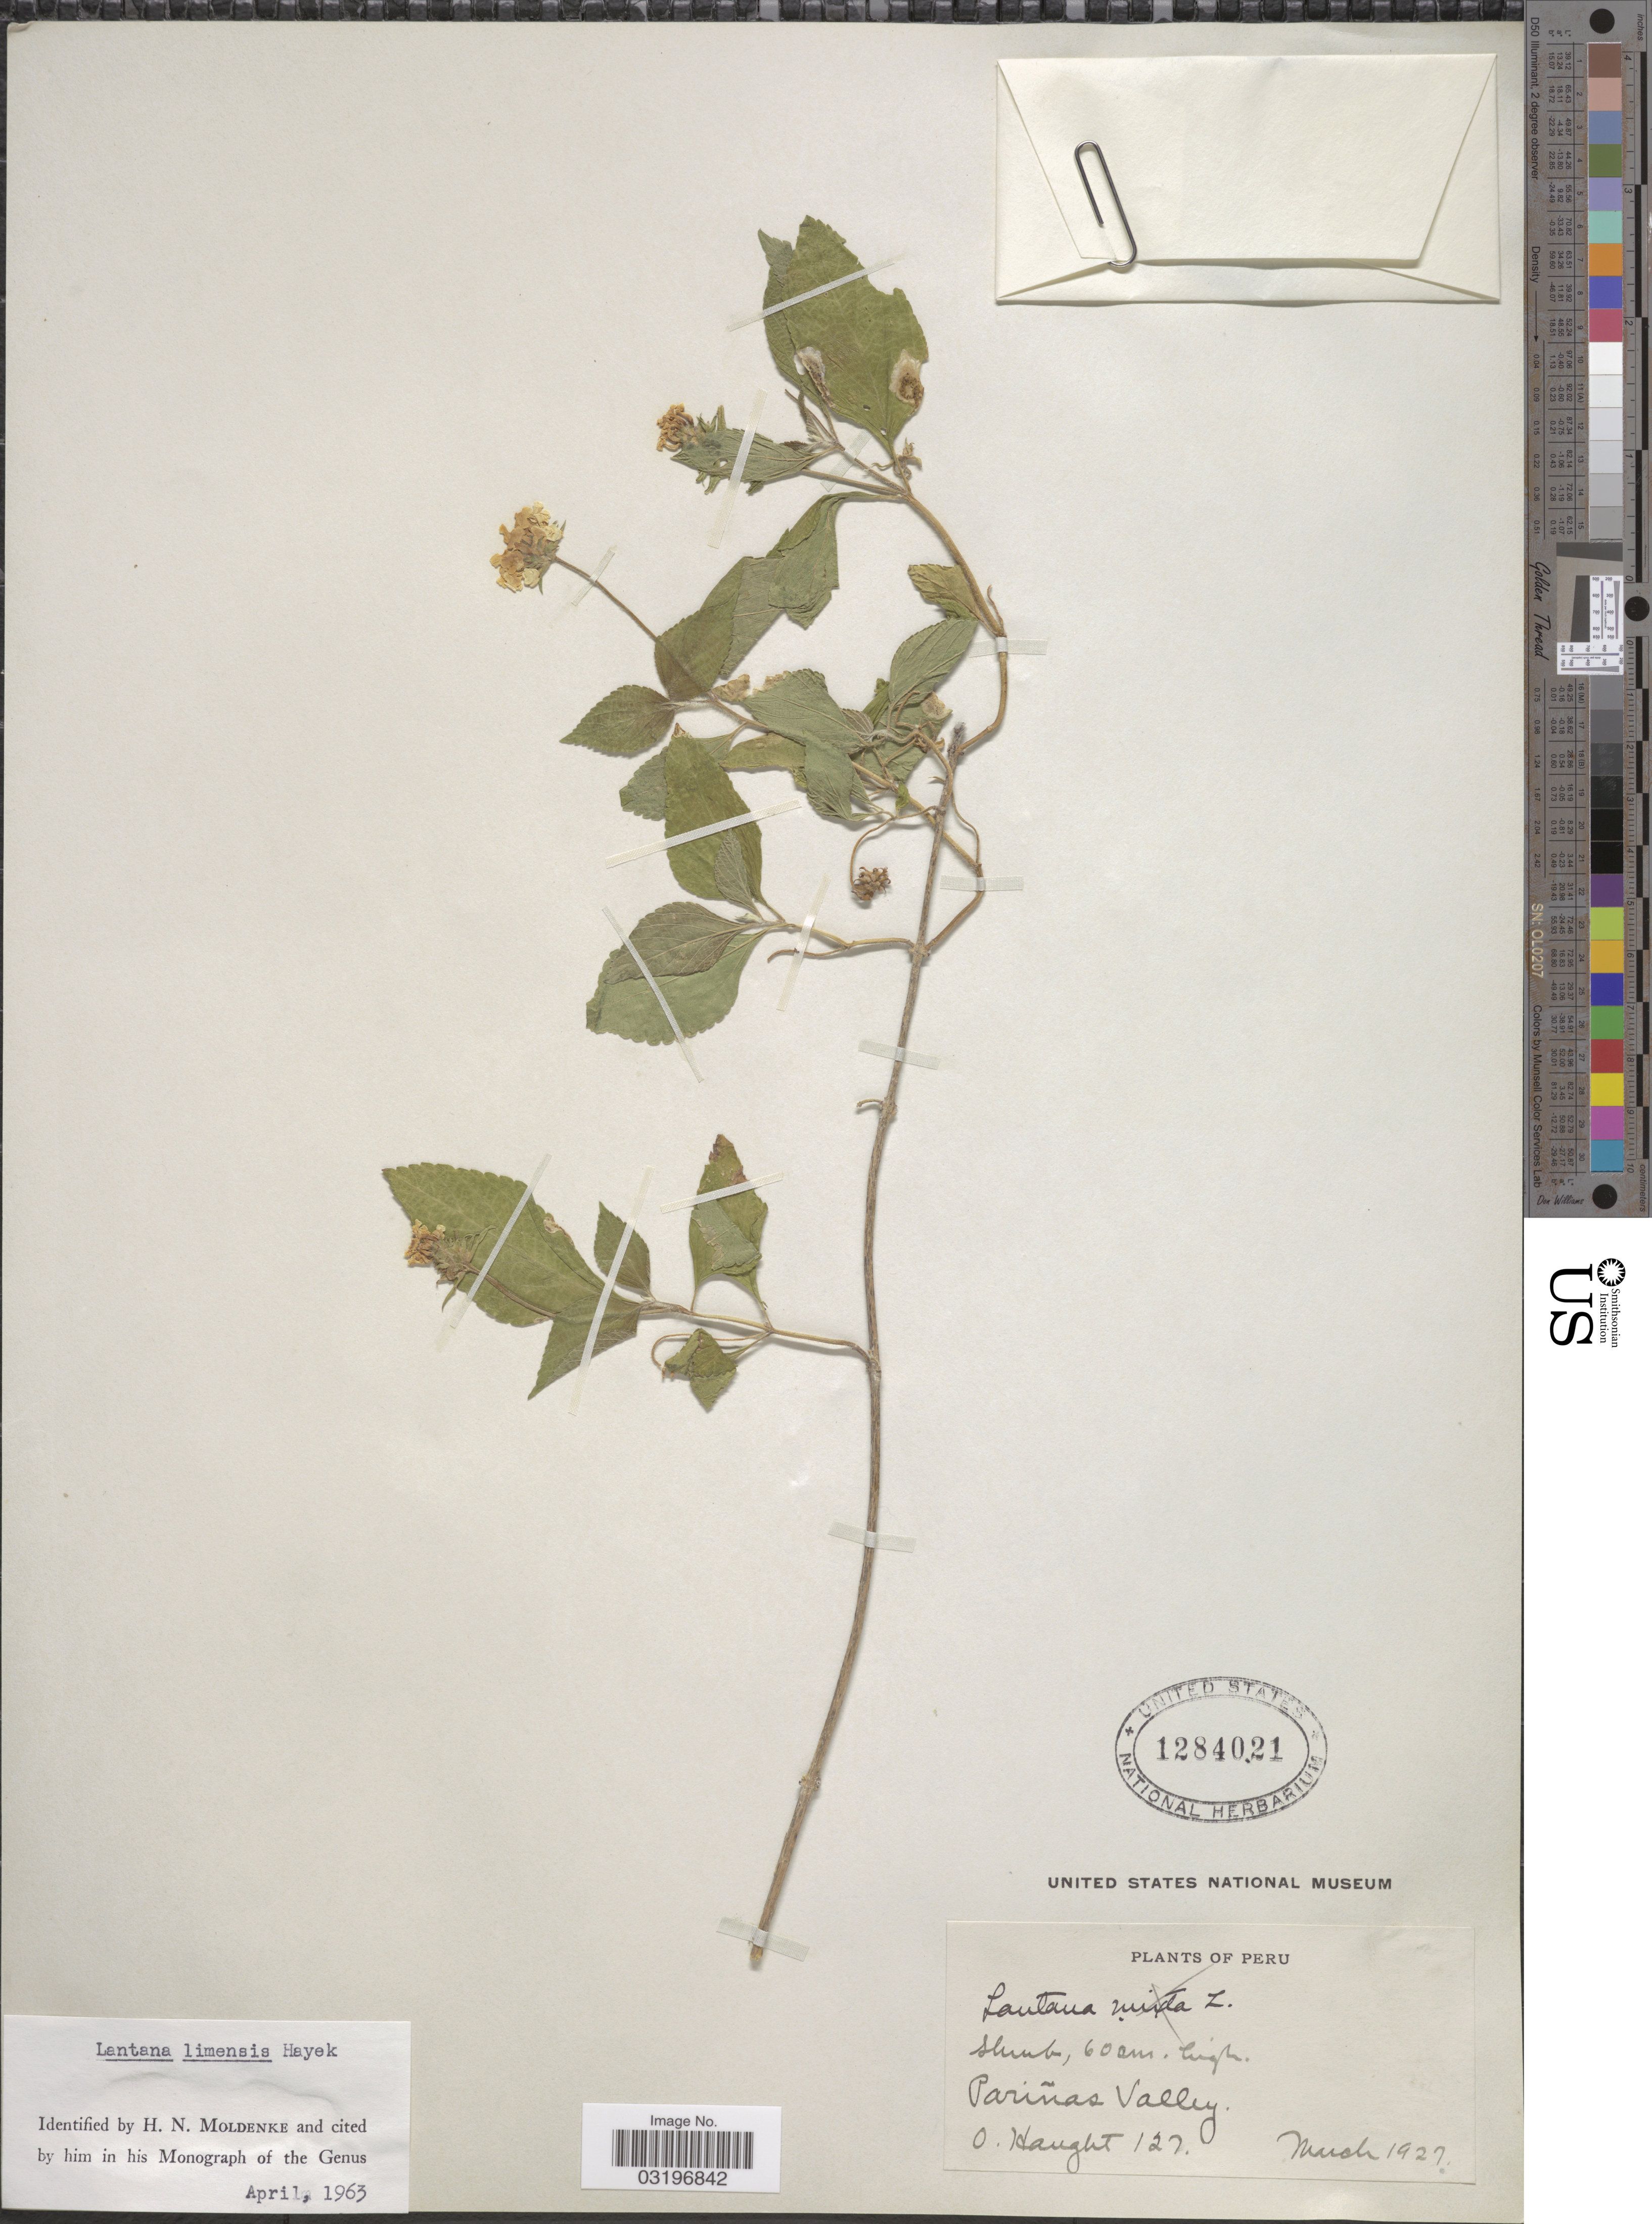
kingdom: Plantae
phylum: Tracheophyta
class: Magnoliopsida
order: Lamiales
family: Verbenaceae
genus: Lantana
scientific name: Lantana limensis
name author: Hayek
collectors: O. Haught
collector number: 127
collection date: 1927-03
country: Peru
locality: Pariñas Valley.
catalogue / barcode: US 1284021